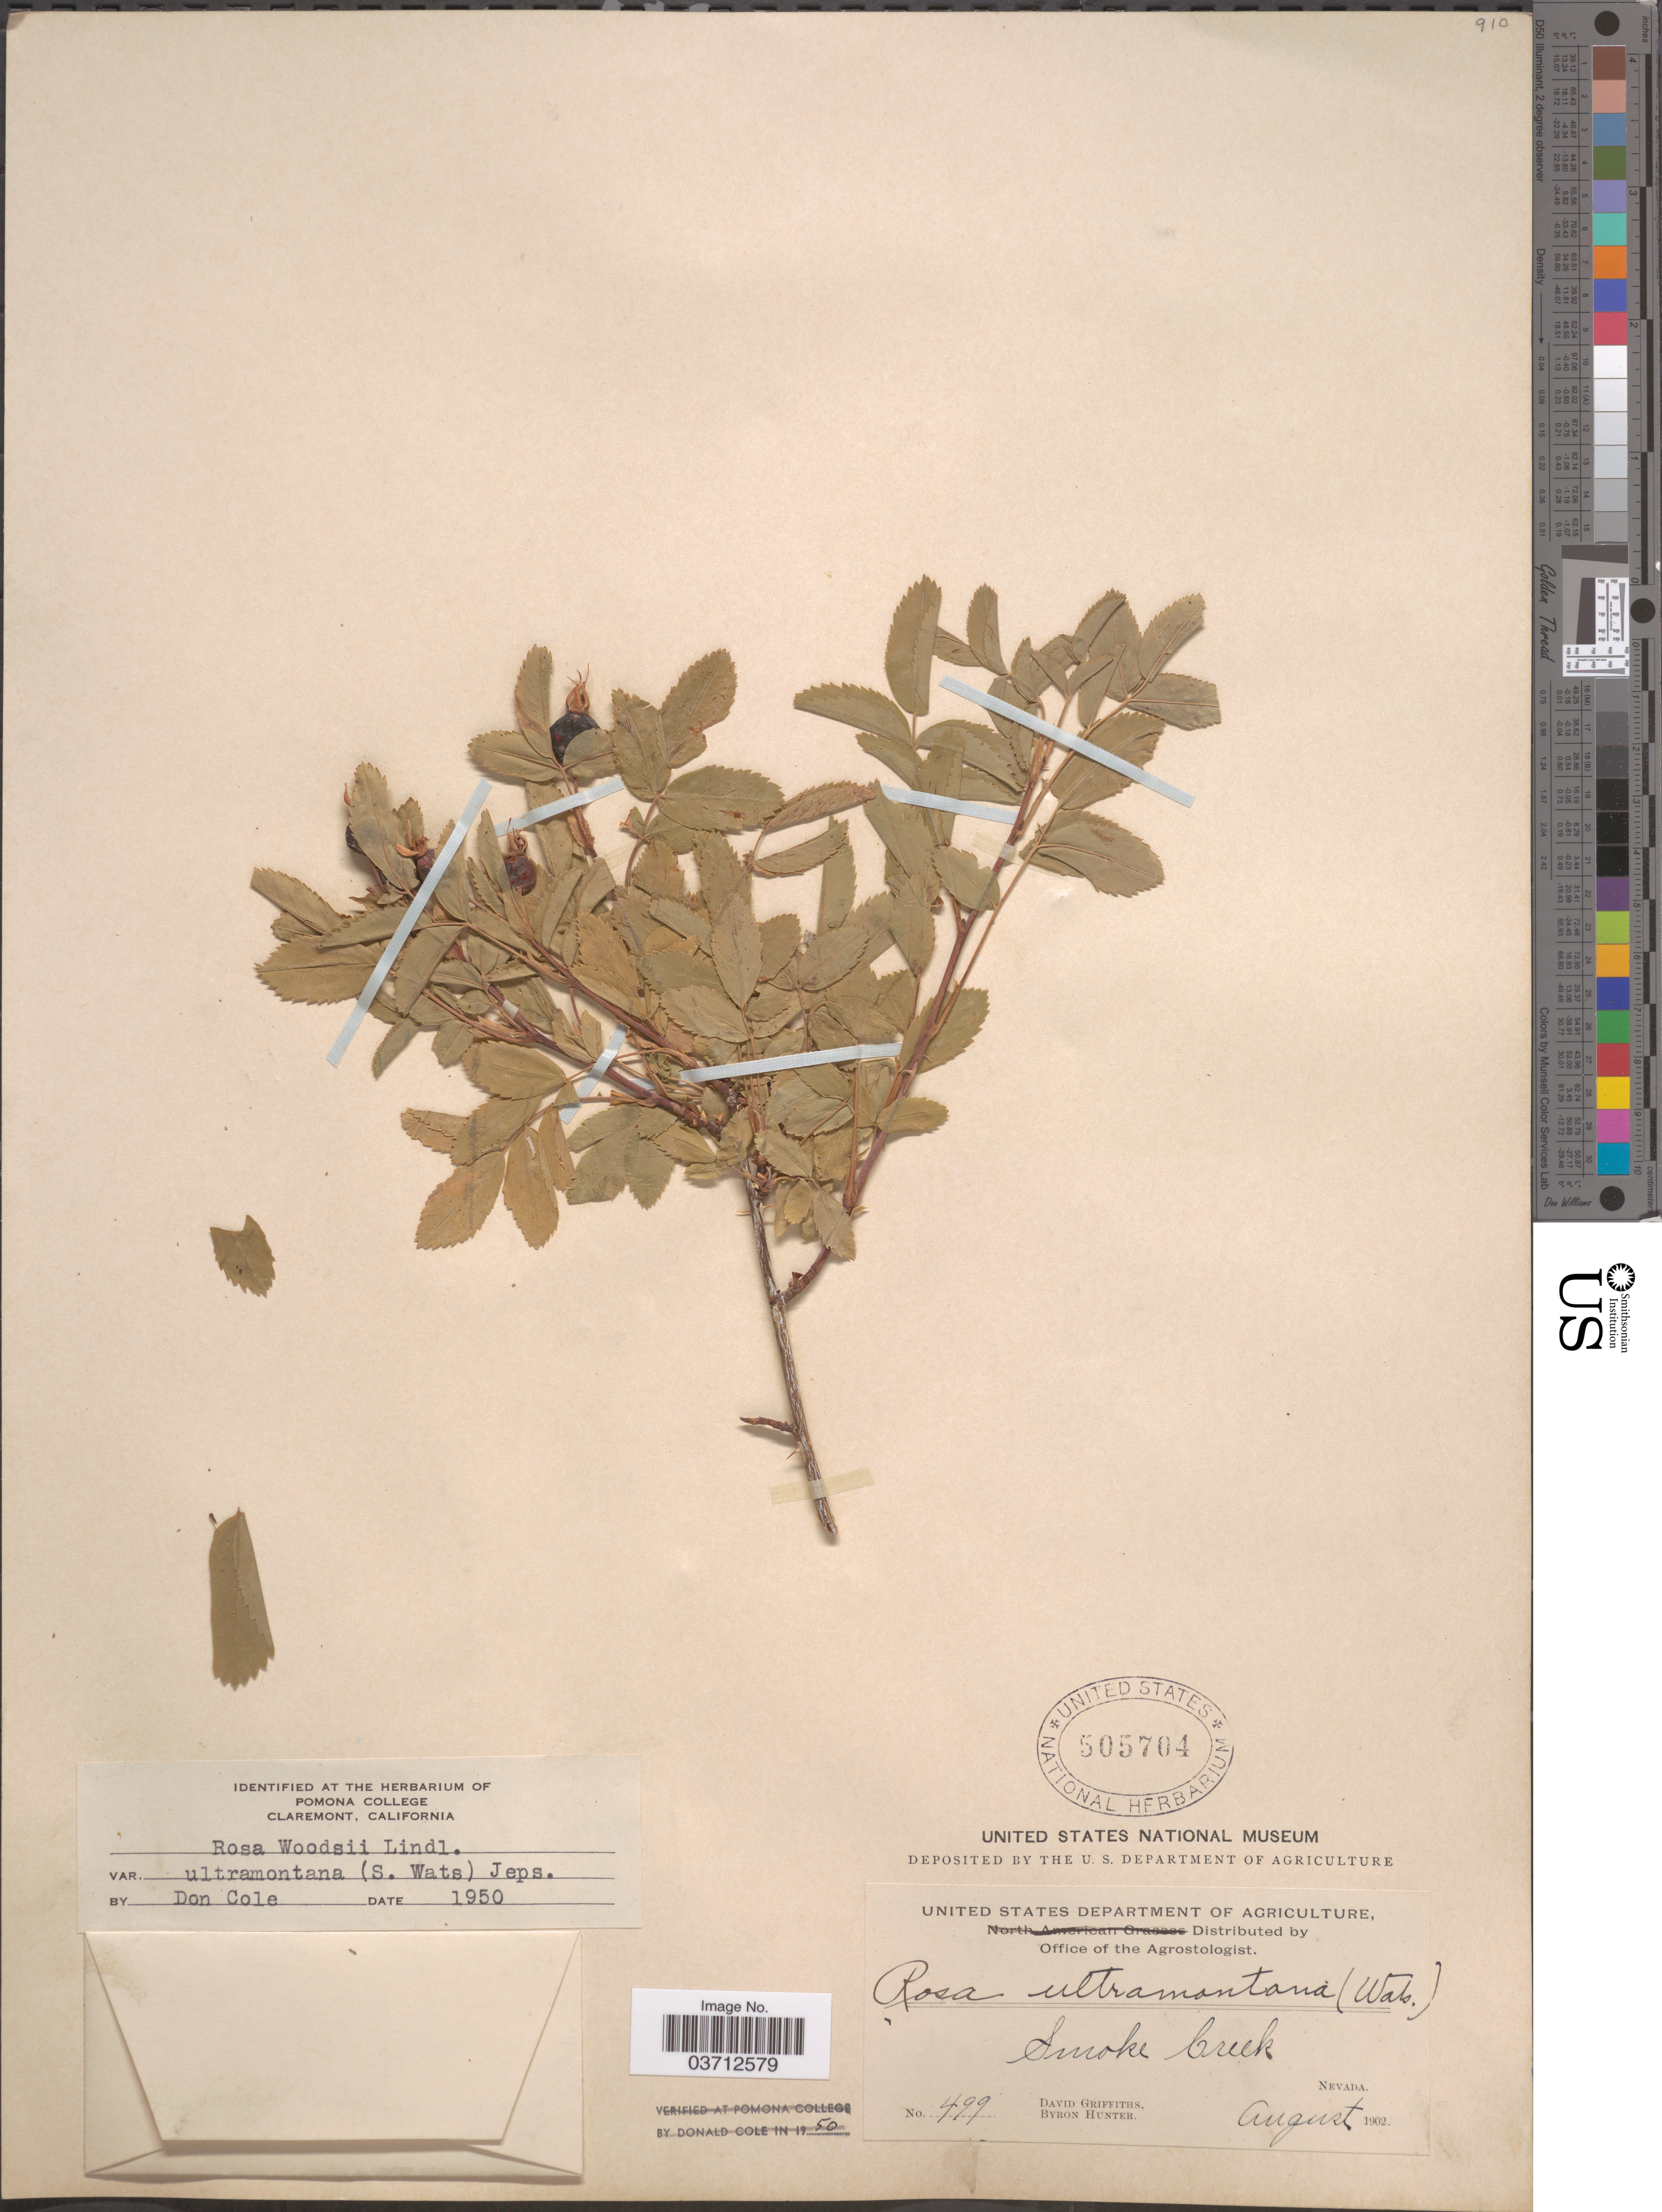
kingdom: Plantae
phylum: Tracheophyta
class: Magnoliopsida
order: Rosales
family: Rosaceae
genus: Rosa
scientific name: Rosa woodsii var. ultramontana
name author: Lindl.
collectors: D. Griffiths & B. Hunter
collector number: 499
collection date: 1902-08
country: United States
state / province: Nevada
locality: Smoke Creek.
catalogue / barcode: US 505704